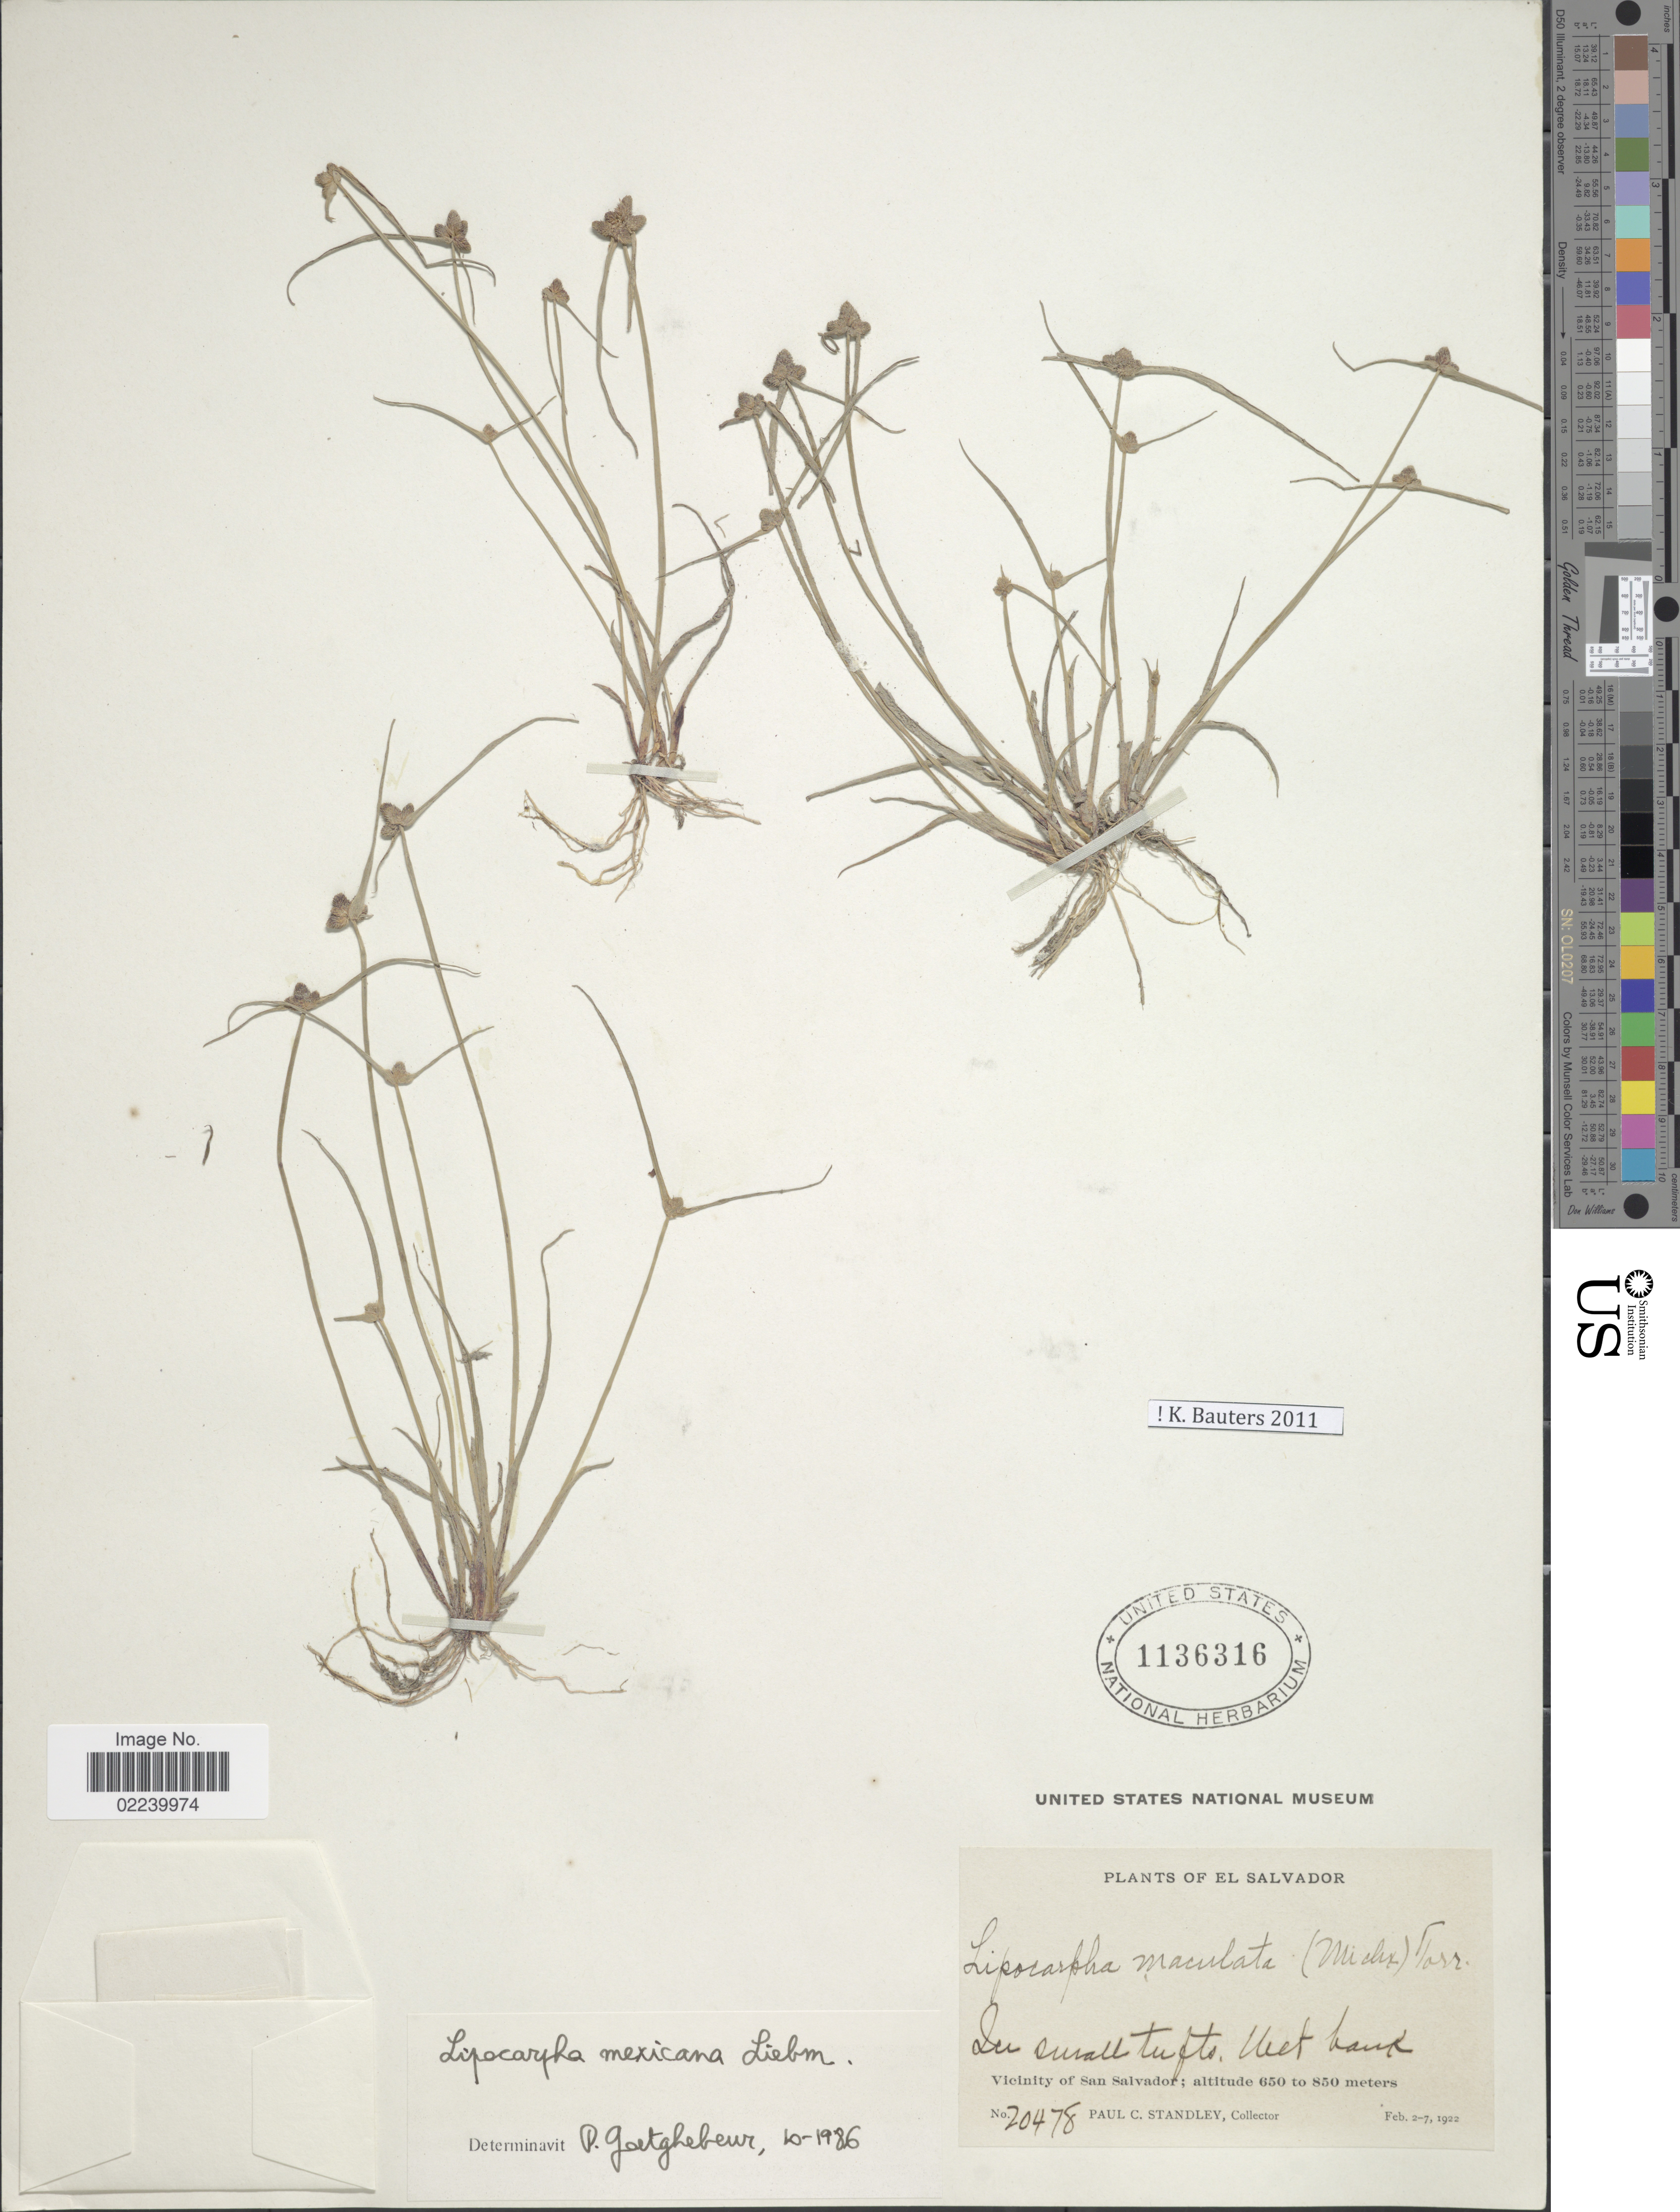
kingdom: Plantae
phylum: Tracheophyta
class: Liliopsida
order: Poales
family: Cyperaceae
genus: Cyperus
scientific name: Cyperus lipomexicanus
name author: Goetgh.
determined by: Strong, M. T., (US), Smithsonian Institution - National Museum of Natural History (UNITED STATES)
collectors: P. C. Standley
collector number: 20478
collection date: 1922-02-02/1922-02-07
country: El Salvador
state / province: San Salvador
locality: Wet bank, vicinity of San Salvador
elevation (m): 650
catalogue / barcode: US 1136316